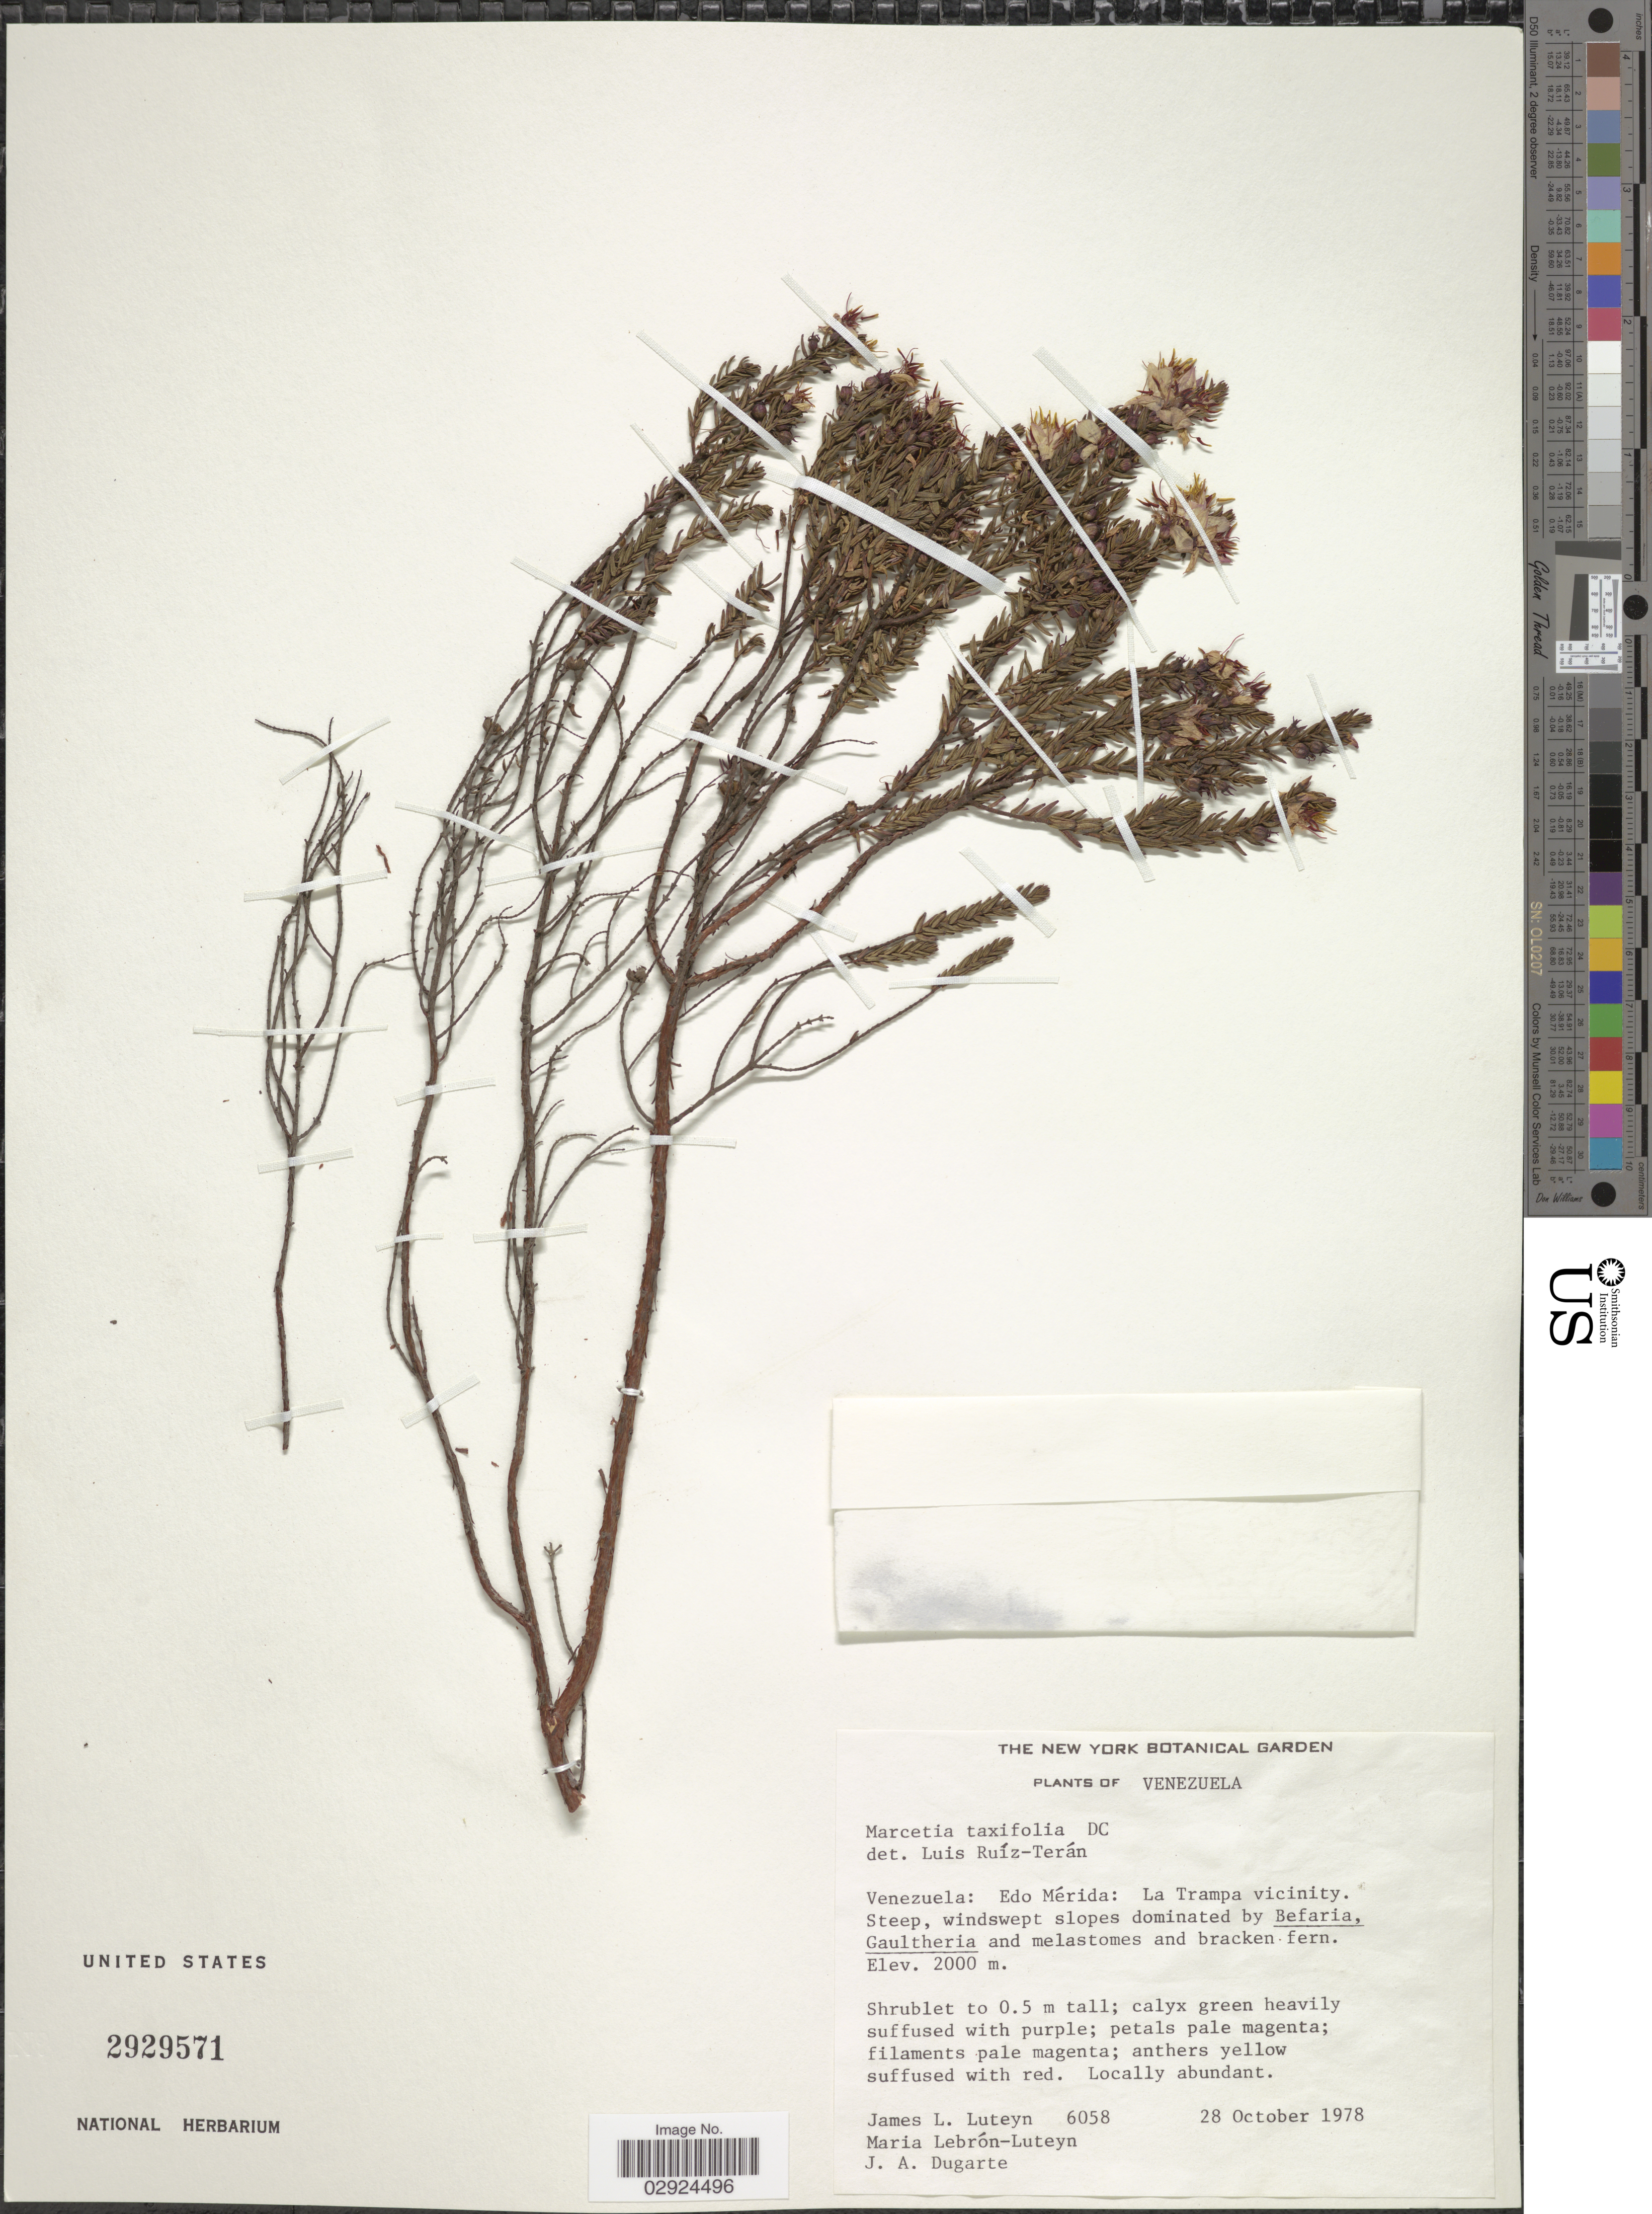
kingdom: Plantae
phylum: Tracheophyta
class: Magnoliopsida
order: Myrtales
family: Melastomataceae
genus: Marcetia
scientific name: Marcetia taxifolia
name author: (A. St.-Hil.) DC.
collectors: J. L. Luteyn, M. L. Lebrón-Luteyn & J. Dugarte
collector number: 6058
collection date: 1978-10-28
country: Venezuela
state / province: Mérida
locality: Edo Mérida: La Trampa vicinity.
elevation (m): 2000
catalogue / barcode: US 2929571